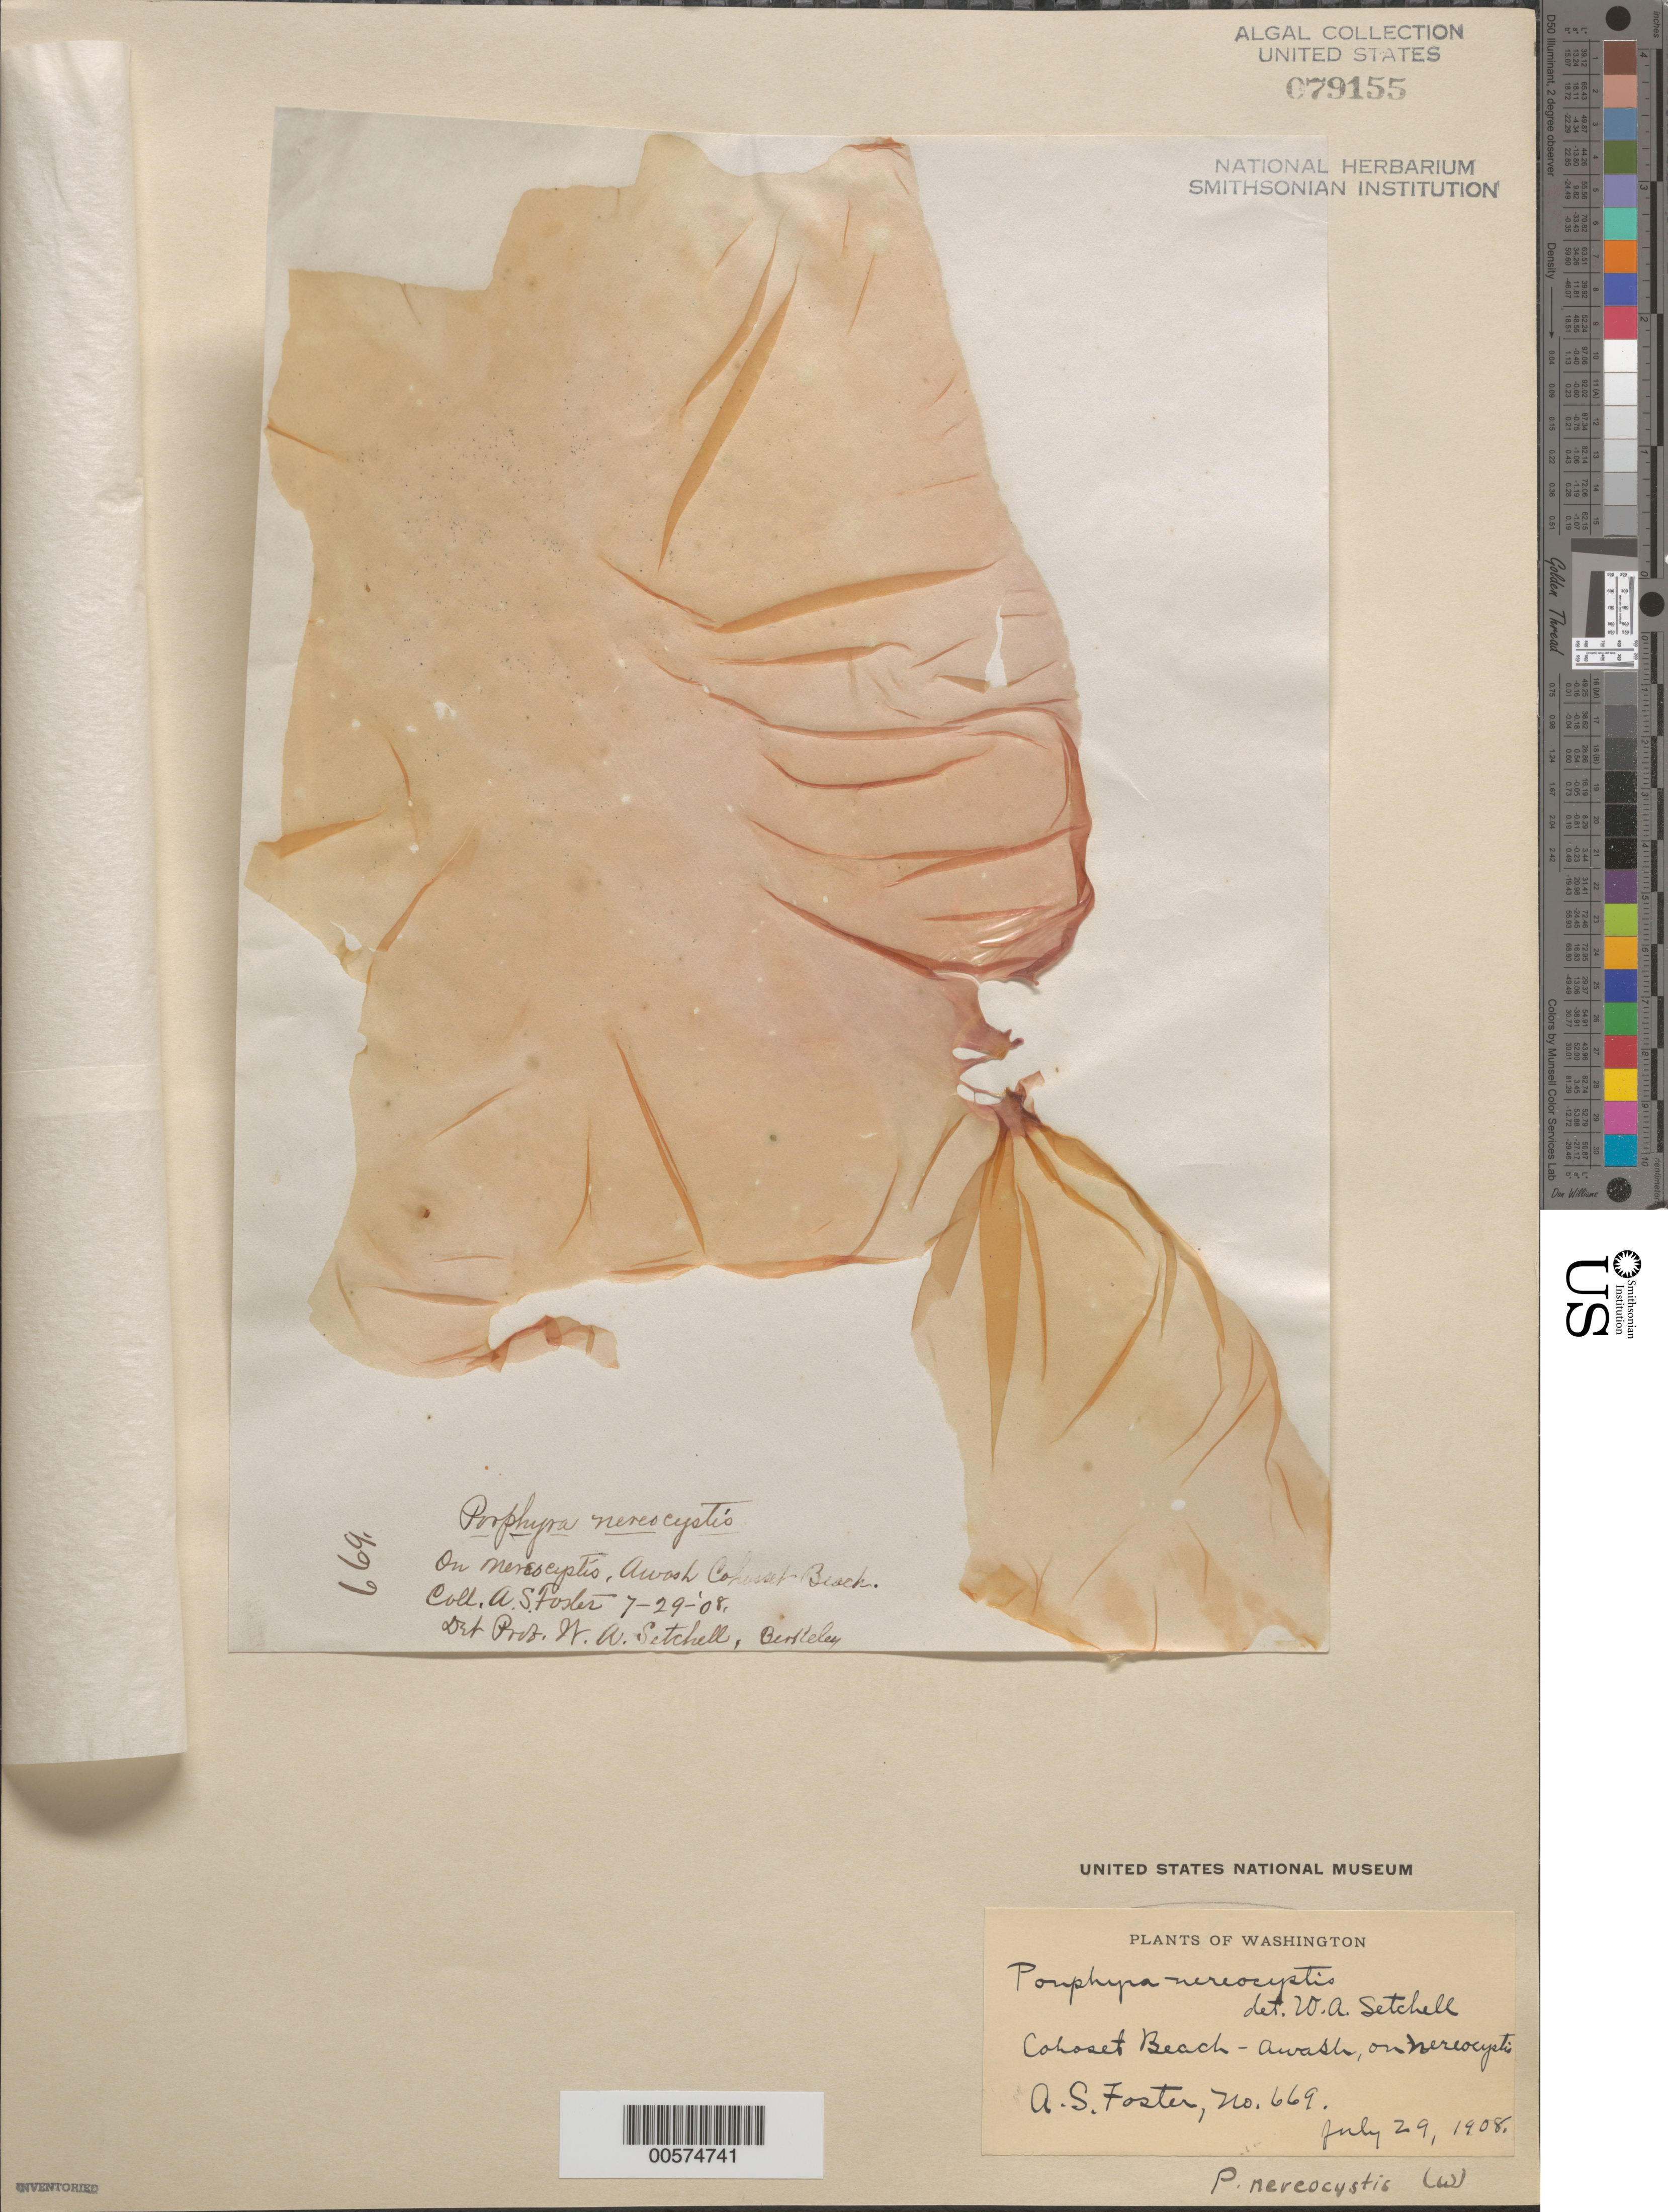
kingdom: Plantae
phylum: Rhodophyta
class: Bangiophyceae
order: Bangiales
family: Bangiaceae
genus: Porphyra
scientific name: Porphyra nereocystis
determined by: Setchell, William A.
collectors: A. S. Foster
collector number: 669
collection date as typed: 29 Jul 1908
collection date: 1908-07-29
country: United States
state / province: Washington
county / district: Grays Harbor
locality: Cohasset Beach, near Westport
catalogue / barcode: US 79155